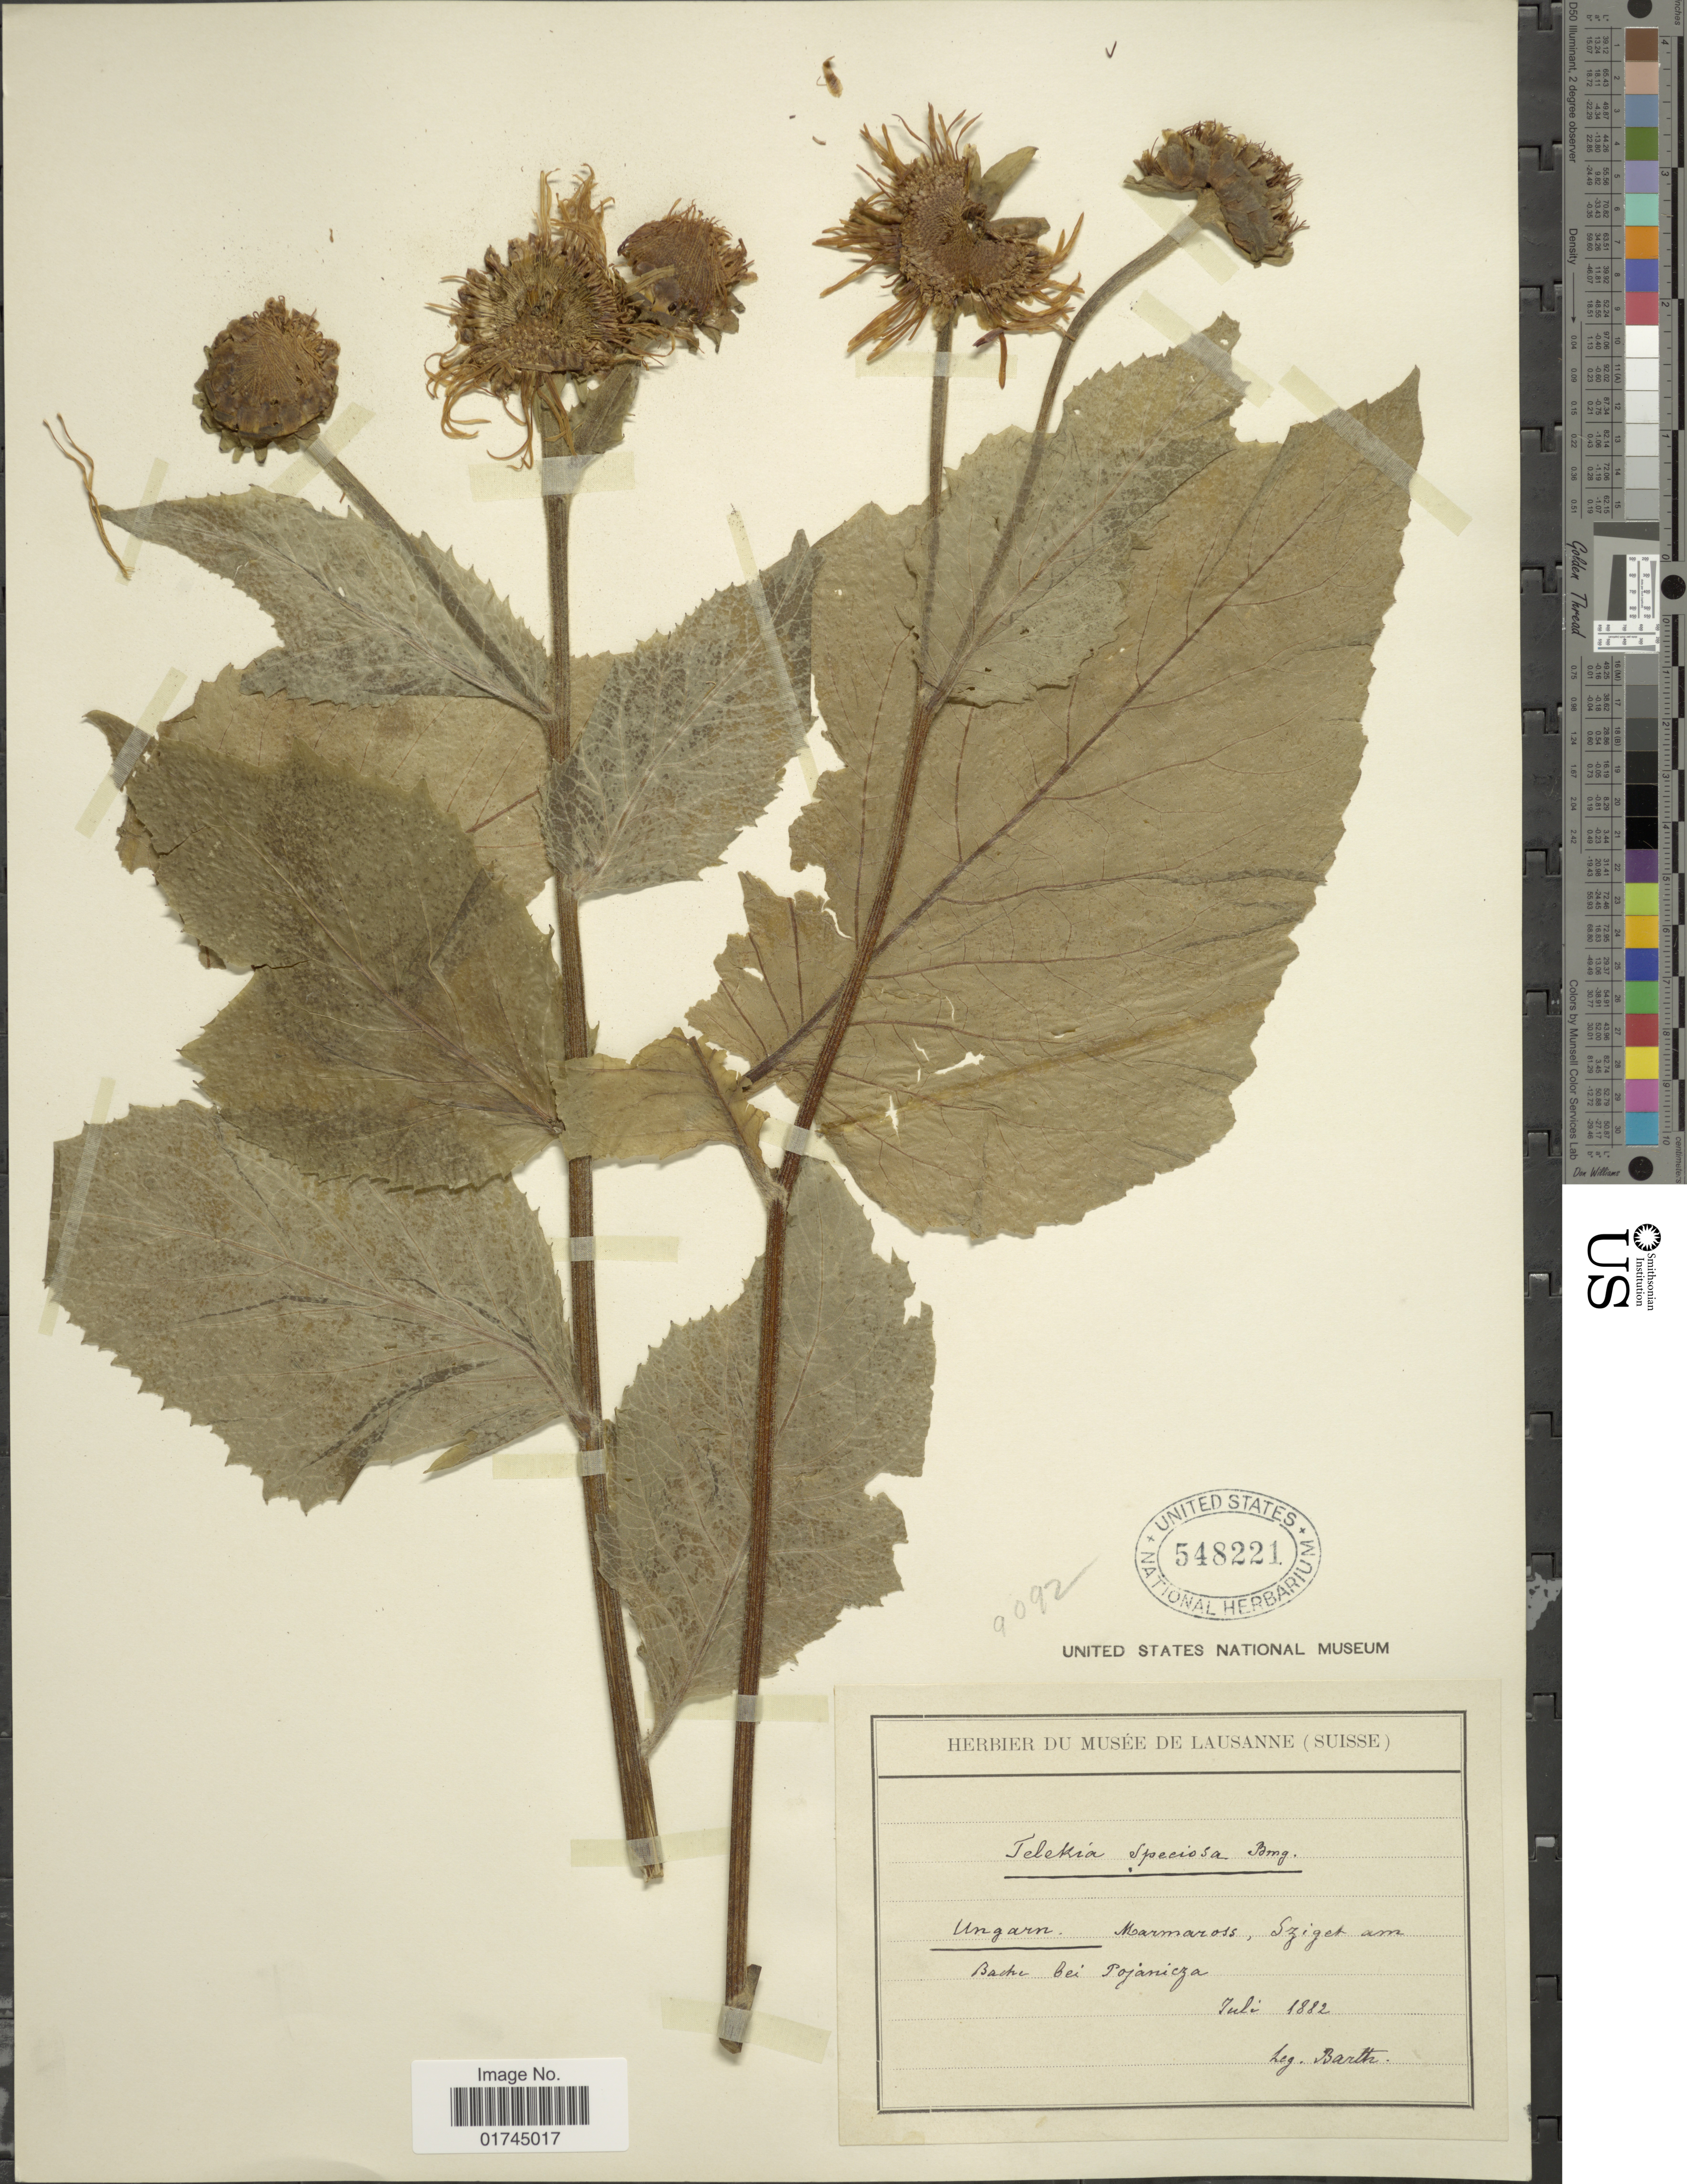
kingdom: Plantae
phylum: Tracheophyta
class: Magnoliopsida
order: Asterales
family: Asteraceae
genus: Buphthalmum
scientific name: Buphthalmum speciosum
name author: Schreb.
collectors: Barth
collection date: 1882-07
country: Hungary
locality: Ungarn, Marmaross, Sziget am Bache bei Tojanieza.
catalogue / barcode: US 548221